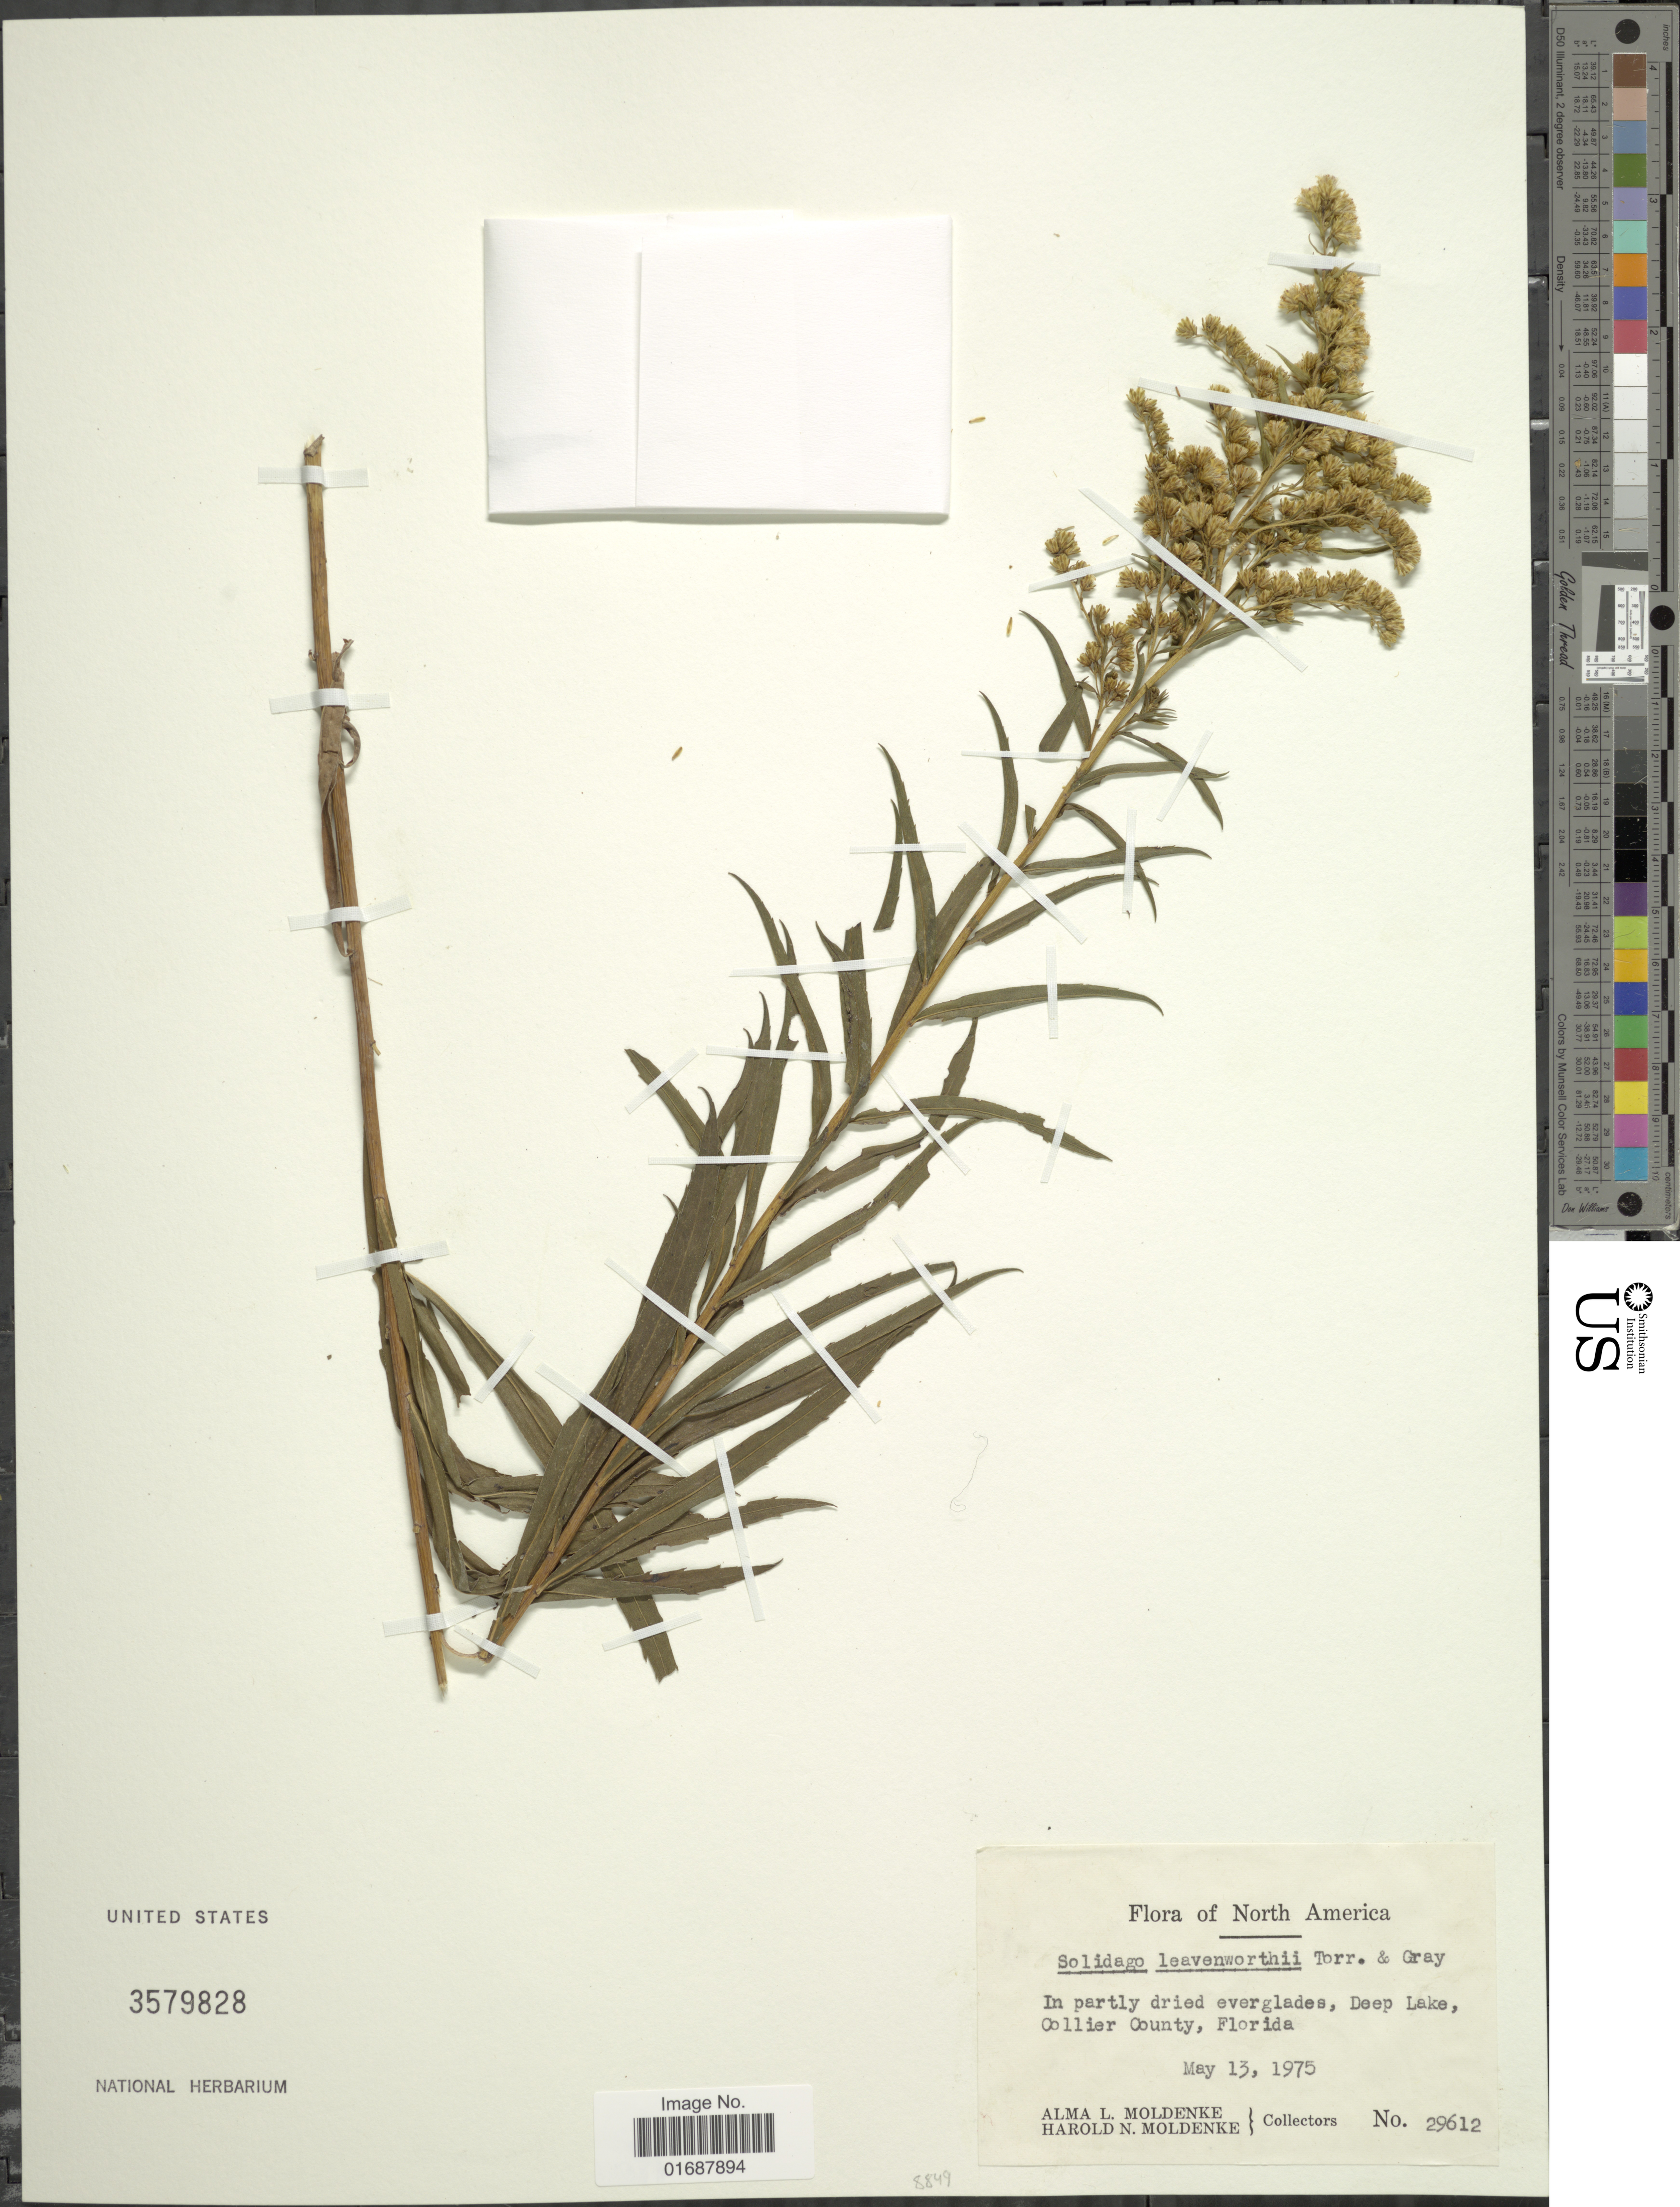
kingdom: Plantae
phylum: Tracheophyta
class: Magnoliopsida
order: Asterales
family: Asteraceae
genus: Solidago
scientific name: Solidago leavenworthii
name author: Torr. & A. Gray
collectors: A. L. Moldenke & H. N. Moldenke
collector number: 29612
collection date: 1975-05-13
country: United States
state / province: Florida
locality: North America, Deep Lake, Collier County, Florida.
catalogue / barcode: US 3579828